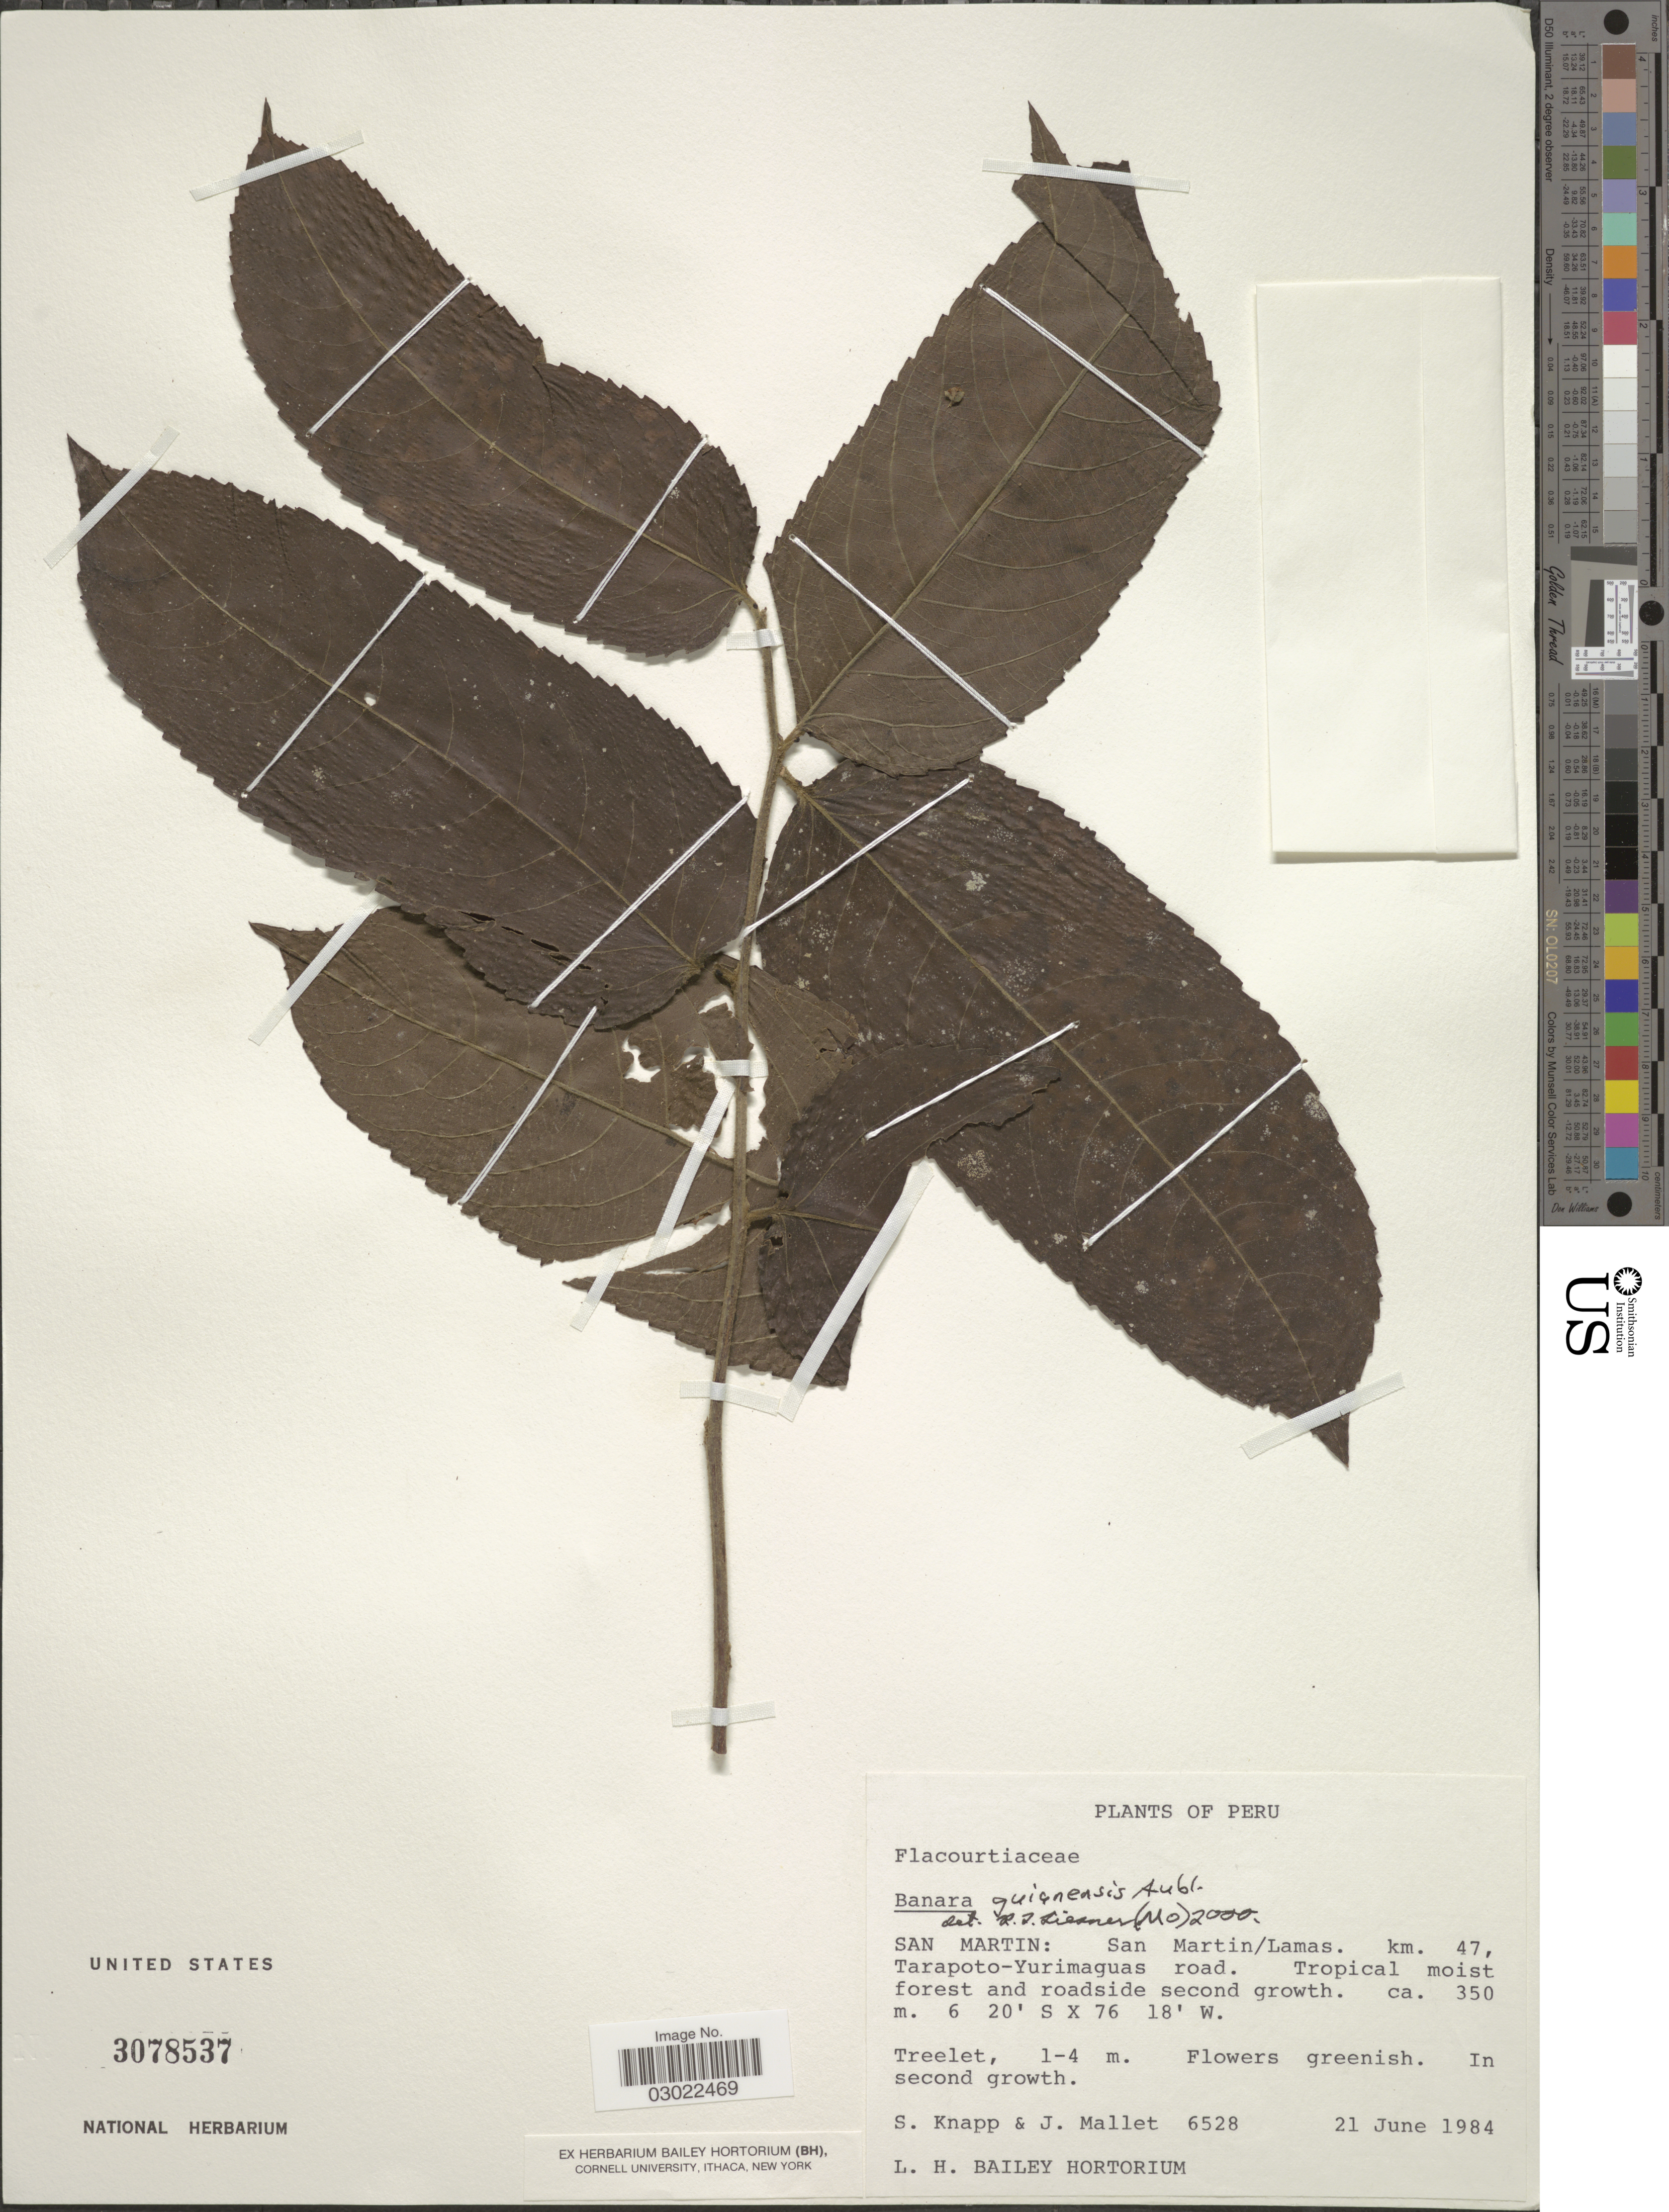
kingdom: Plantae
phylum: Tracheophyta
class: Magnoliopsida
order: Malpighiales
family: Salicaceae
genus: Banara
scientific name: Banara guianensis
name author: Aubl.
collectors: S. Knapp & J. Mallet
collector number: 6528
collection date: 1984-06-21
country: Peru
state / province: San Martín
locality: San Martin/Lamas. Km. 47, Tarapoto-Yurimaguas road.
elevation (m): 350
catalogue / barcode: US 3078537